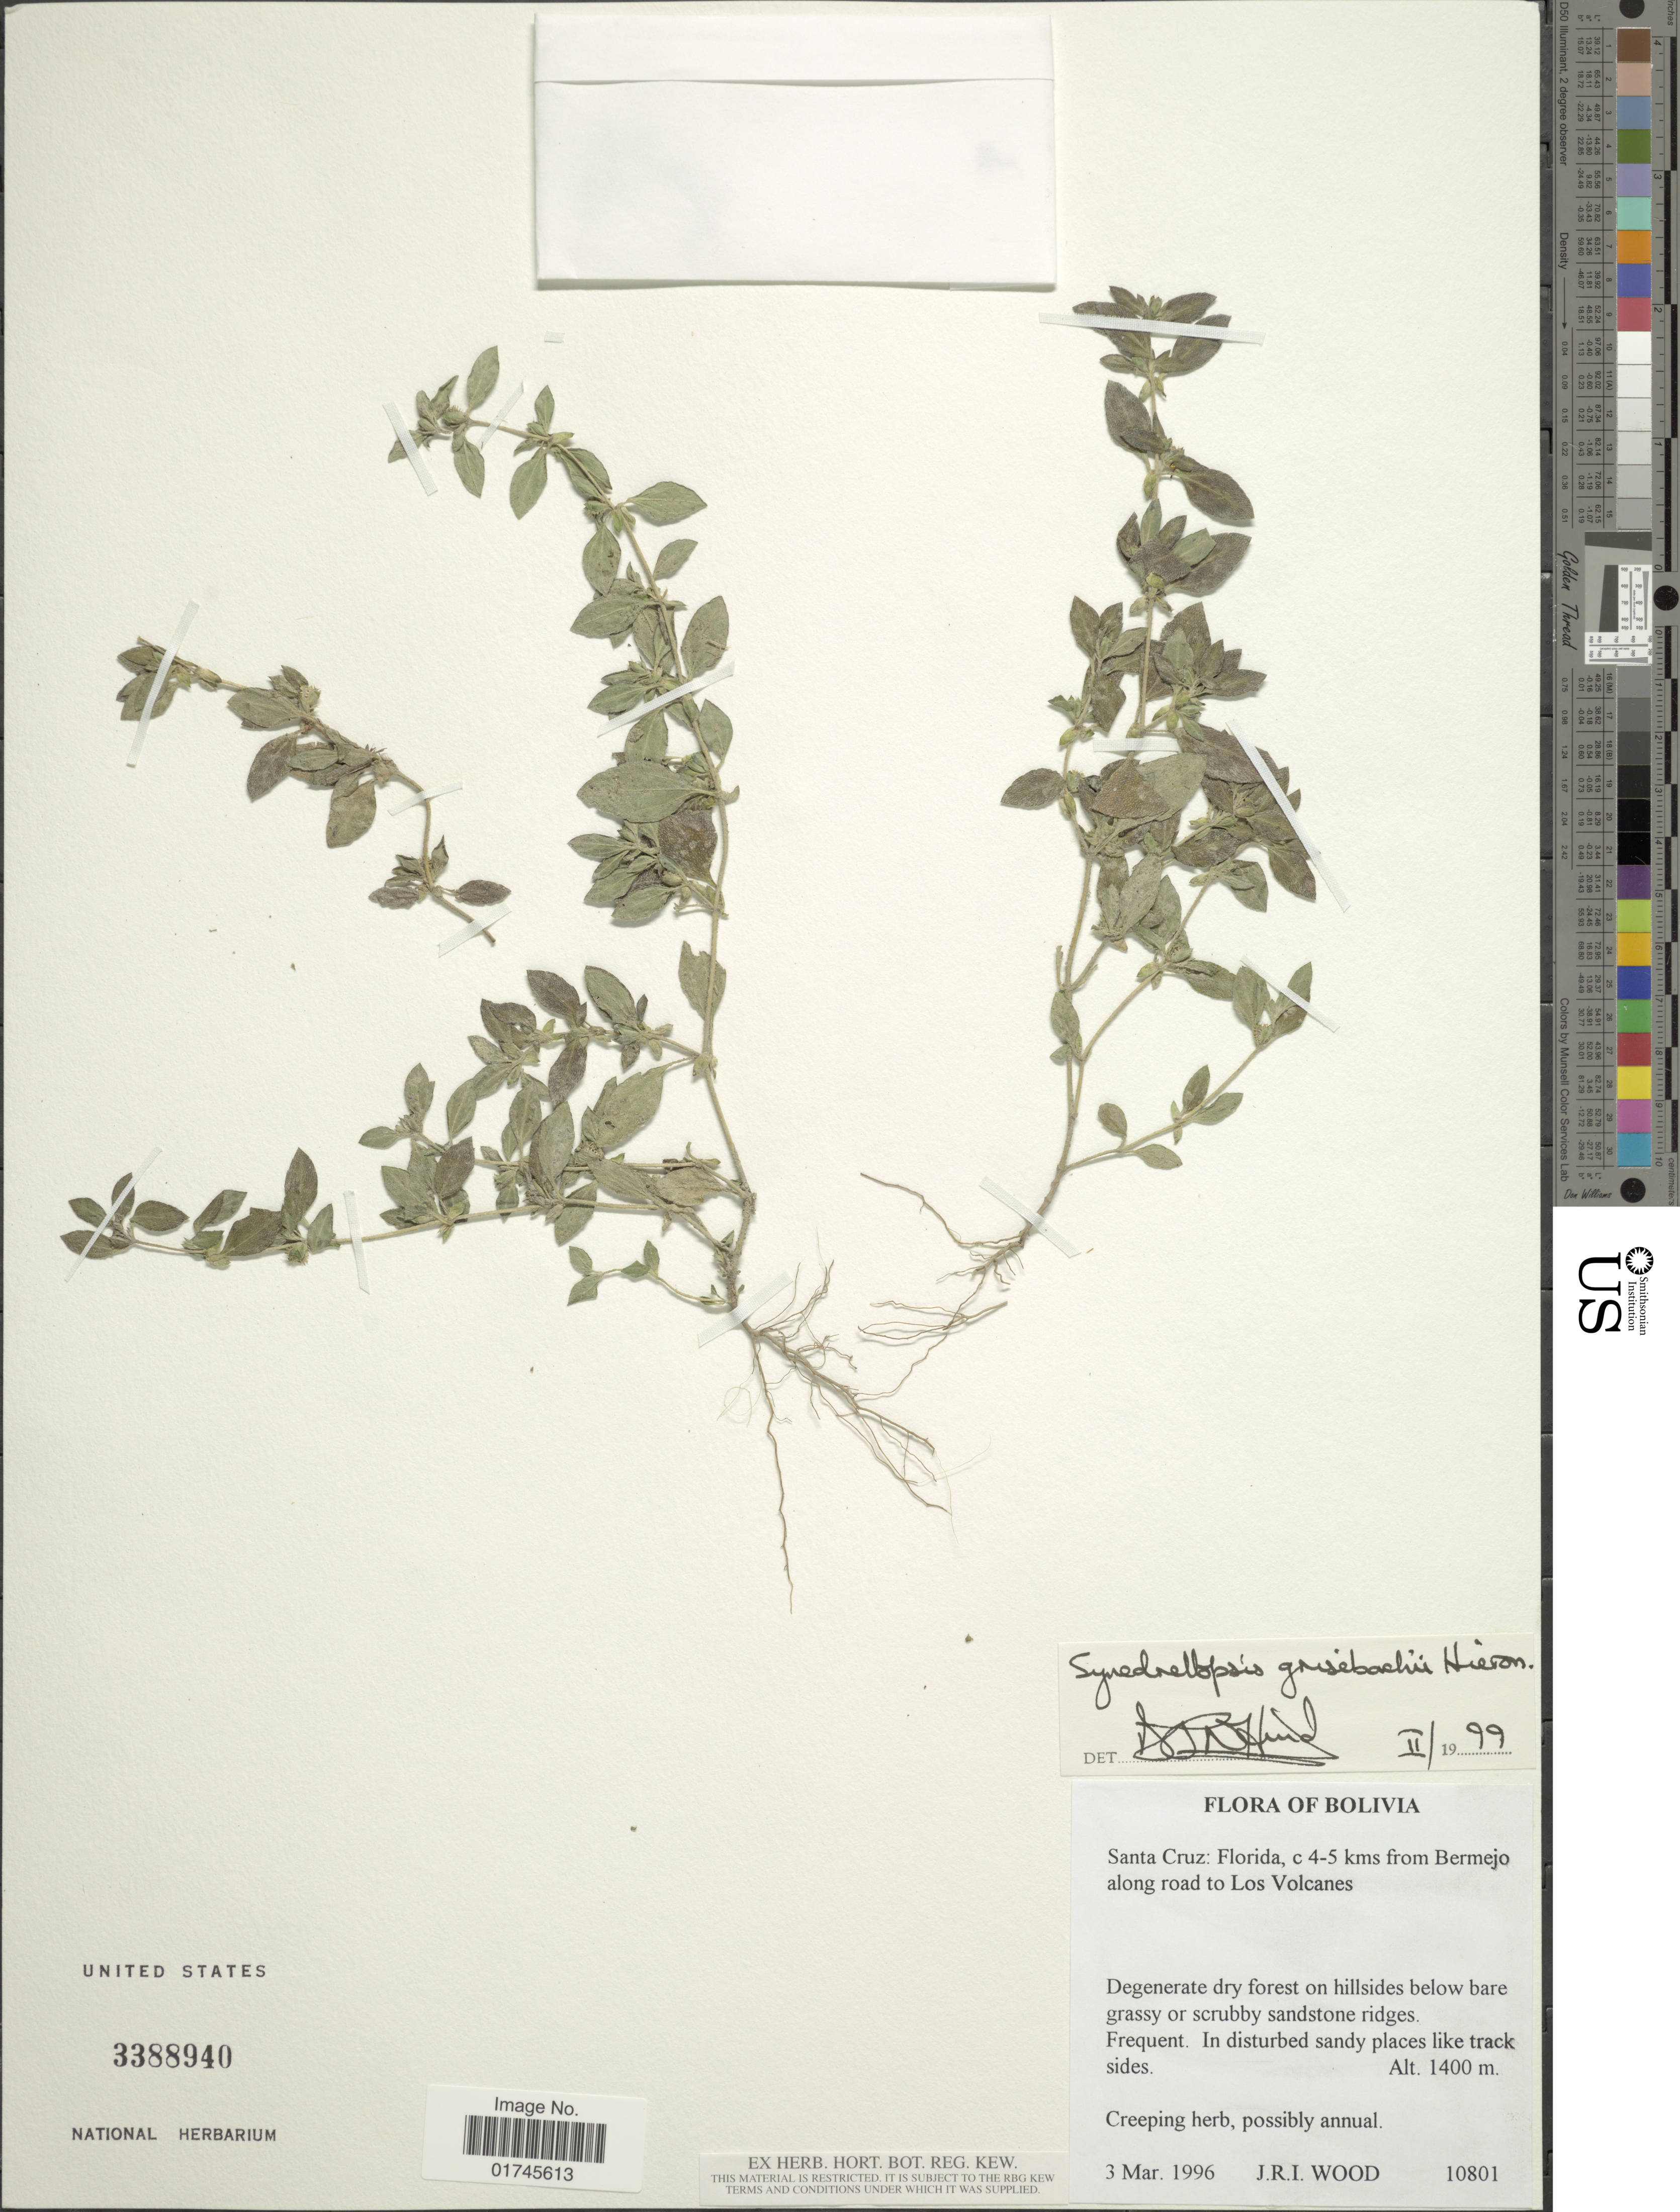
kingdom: Plantae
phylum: Tracheophyta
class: Magnoliopsida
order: Asterales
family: Asteraceae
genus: Synedrellopsis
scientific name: Synedrellopsis grisebachii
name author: Hieron. & Kuntze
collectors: J. R. I. Wood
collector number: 10801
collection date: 1996-03-03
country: Bolivia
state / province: Santa Cruz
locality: Florida, c 4-5 kms from Bermejo along road to Los Volcanes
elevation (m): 1400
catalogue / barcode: US 3388940